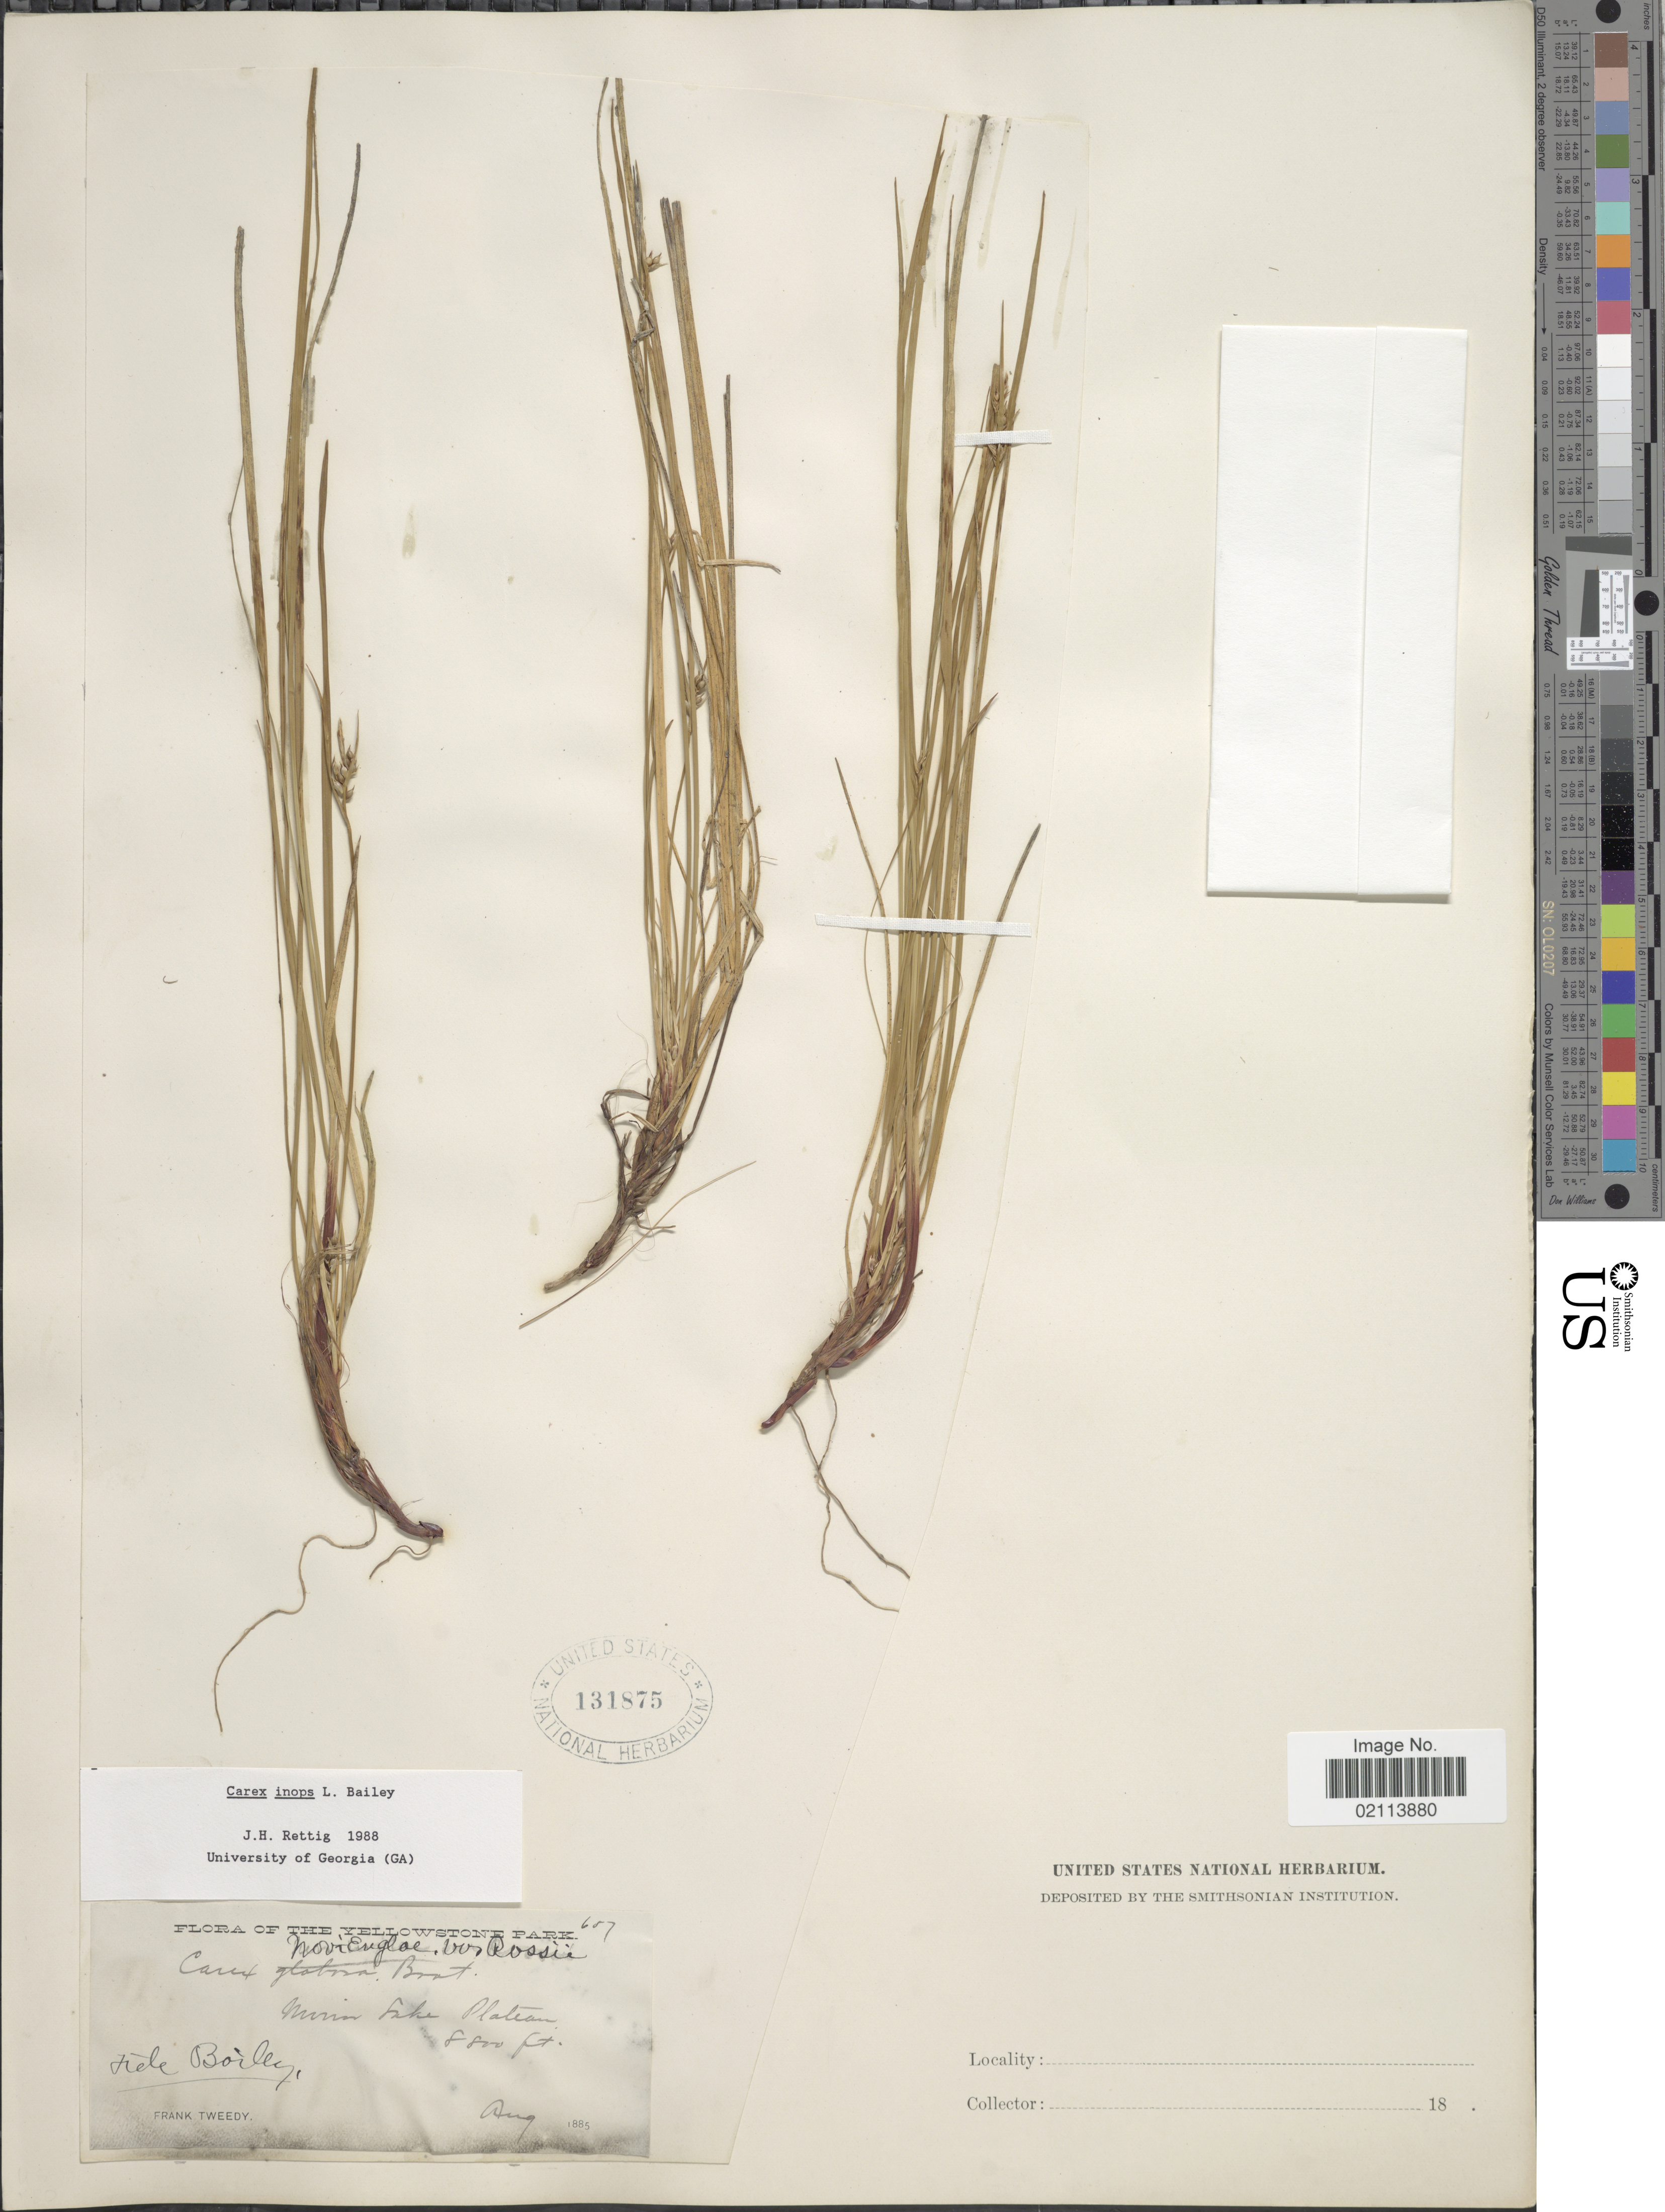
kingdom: Plantae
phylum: Tracheophyta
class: Liliopsida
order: Poales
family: Cyperaceae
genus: Carex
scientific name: Carex inops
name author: L.H. Bailey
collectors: F. Tweedy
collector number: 687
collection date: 1885-08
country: United States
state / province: Wyoming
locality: The Yellowstone Park, Mirror Lake Plateau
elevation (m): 2682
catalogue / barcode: US 131875